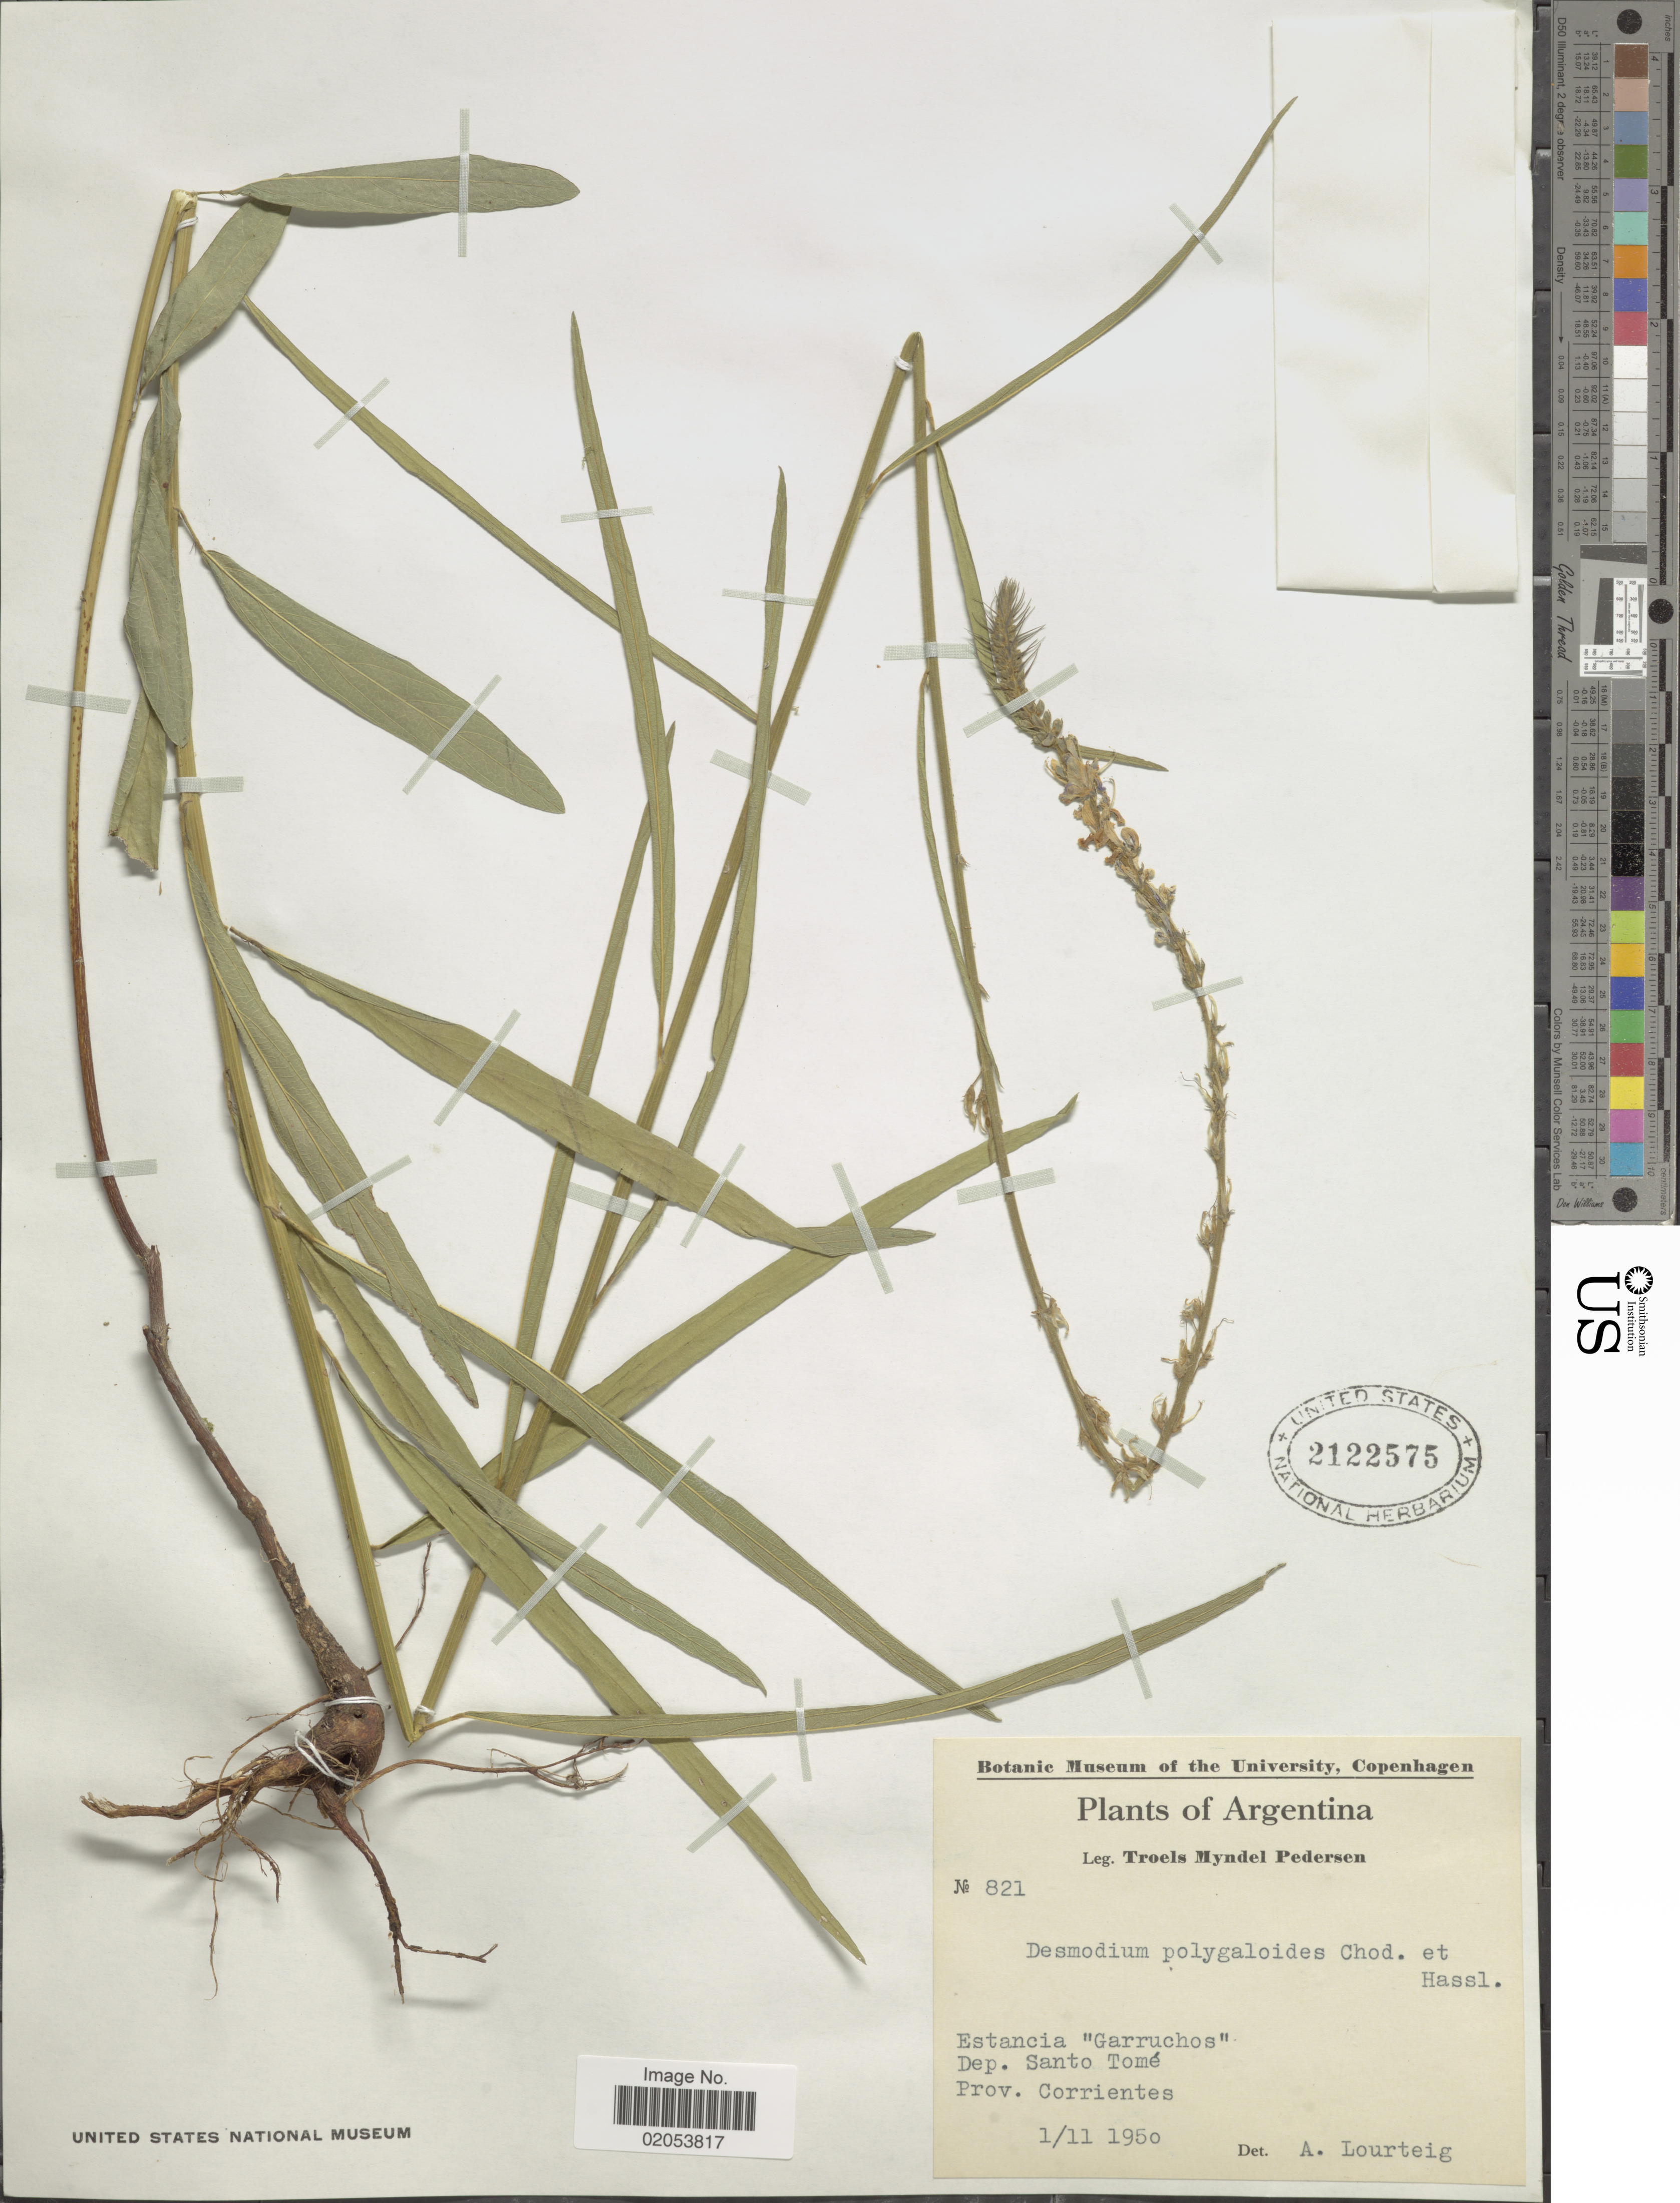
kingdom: Plantae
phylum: Tracheophyta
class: Magnoliopsida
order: Fabales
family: Fabaceae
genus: Desmodium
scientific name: Desmodium polygaloides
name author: Chodat & Hassl.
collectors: T. Pederson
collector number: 821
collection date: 1950-11-01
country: Argentina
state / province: Corrientes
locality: Estancia "Garruchos" Dep. Santo Tome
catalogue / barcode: US 2122575